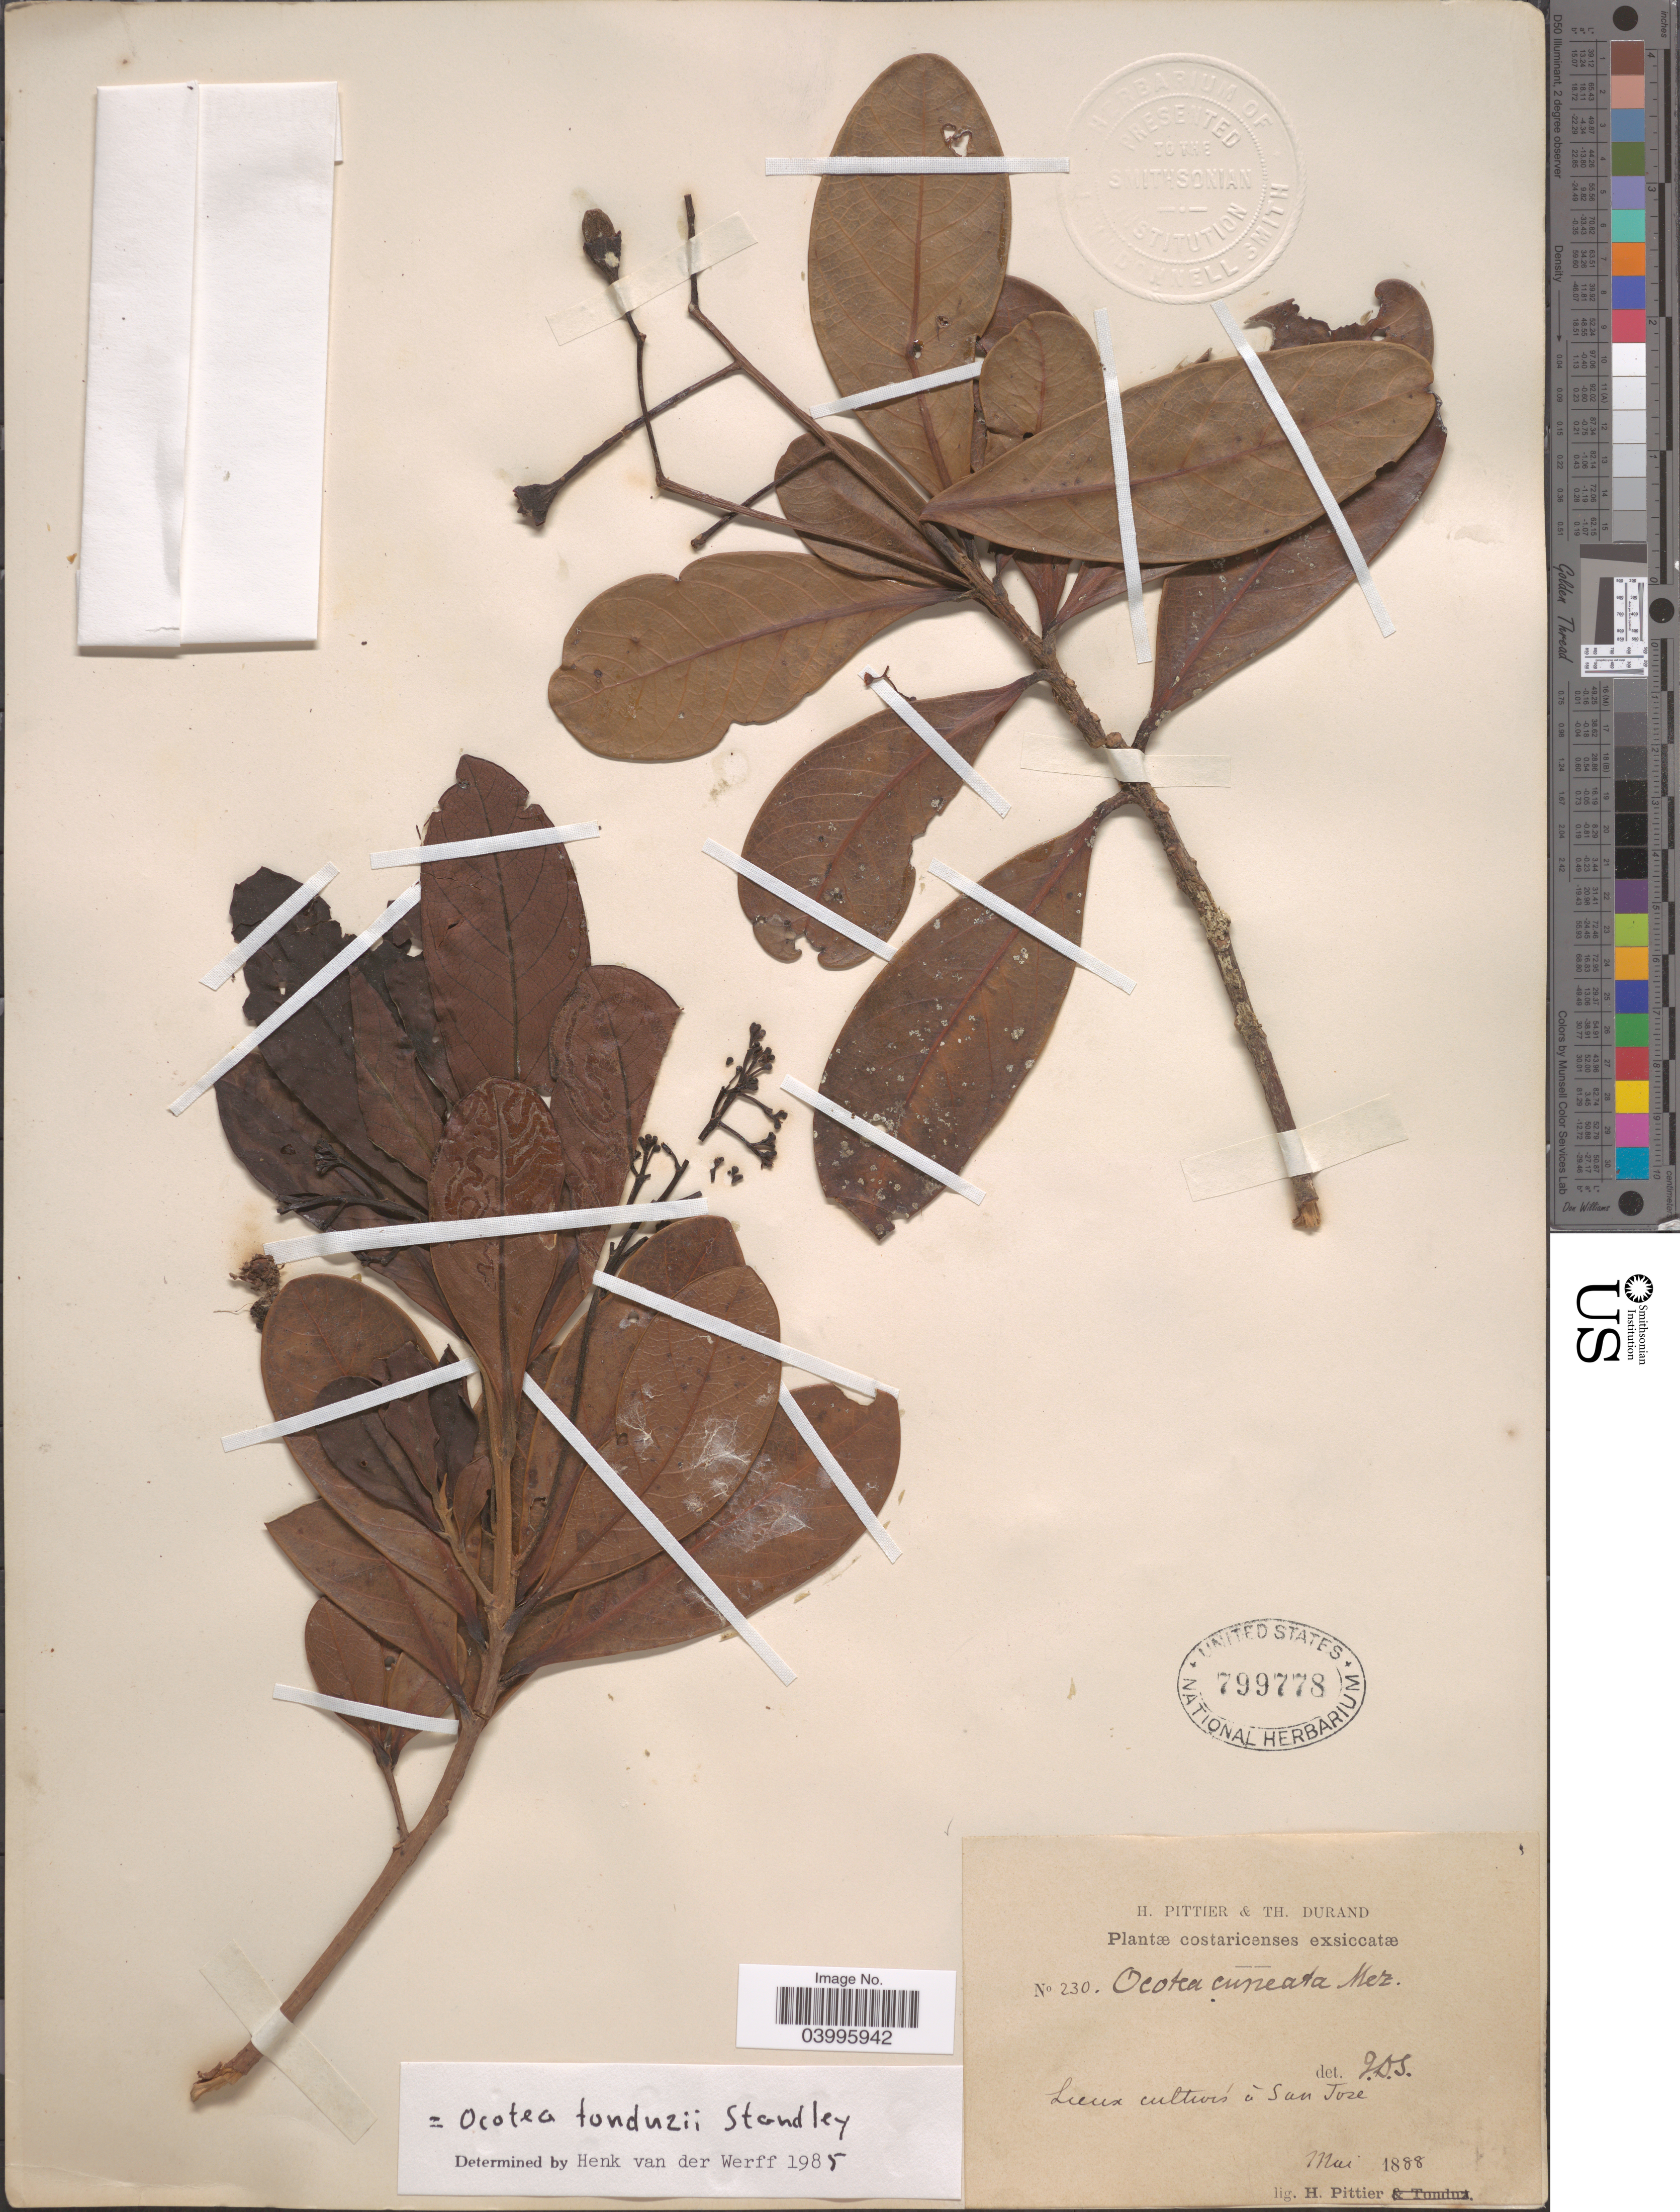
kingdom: Plantae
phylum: Tracheophyta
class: Magnoliopsida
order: Laurales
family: Lauraceae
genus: Ocotea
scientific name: Ocotea tenera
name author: Mez & Donn. Sm.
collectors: H. F. Pittier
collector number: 230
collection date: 1888-05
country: Costa Rica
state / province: San José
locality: Lieux cultivis á San Jose.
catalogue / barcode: US 799778